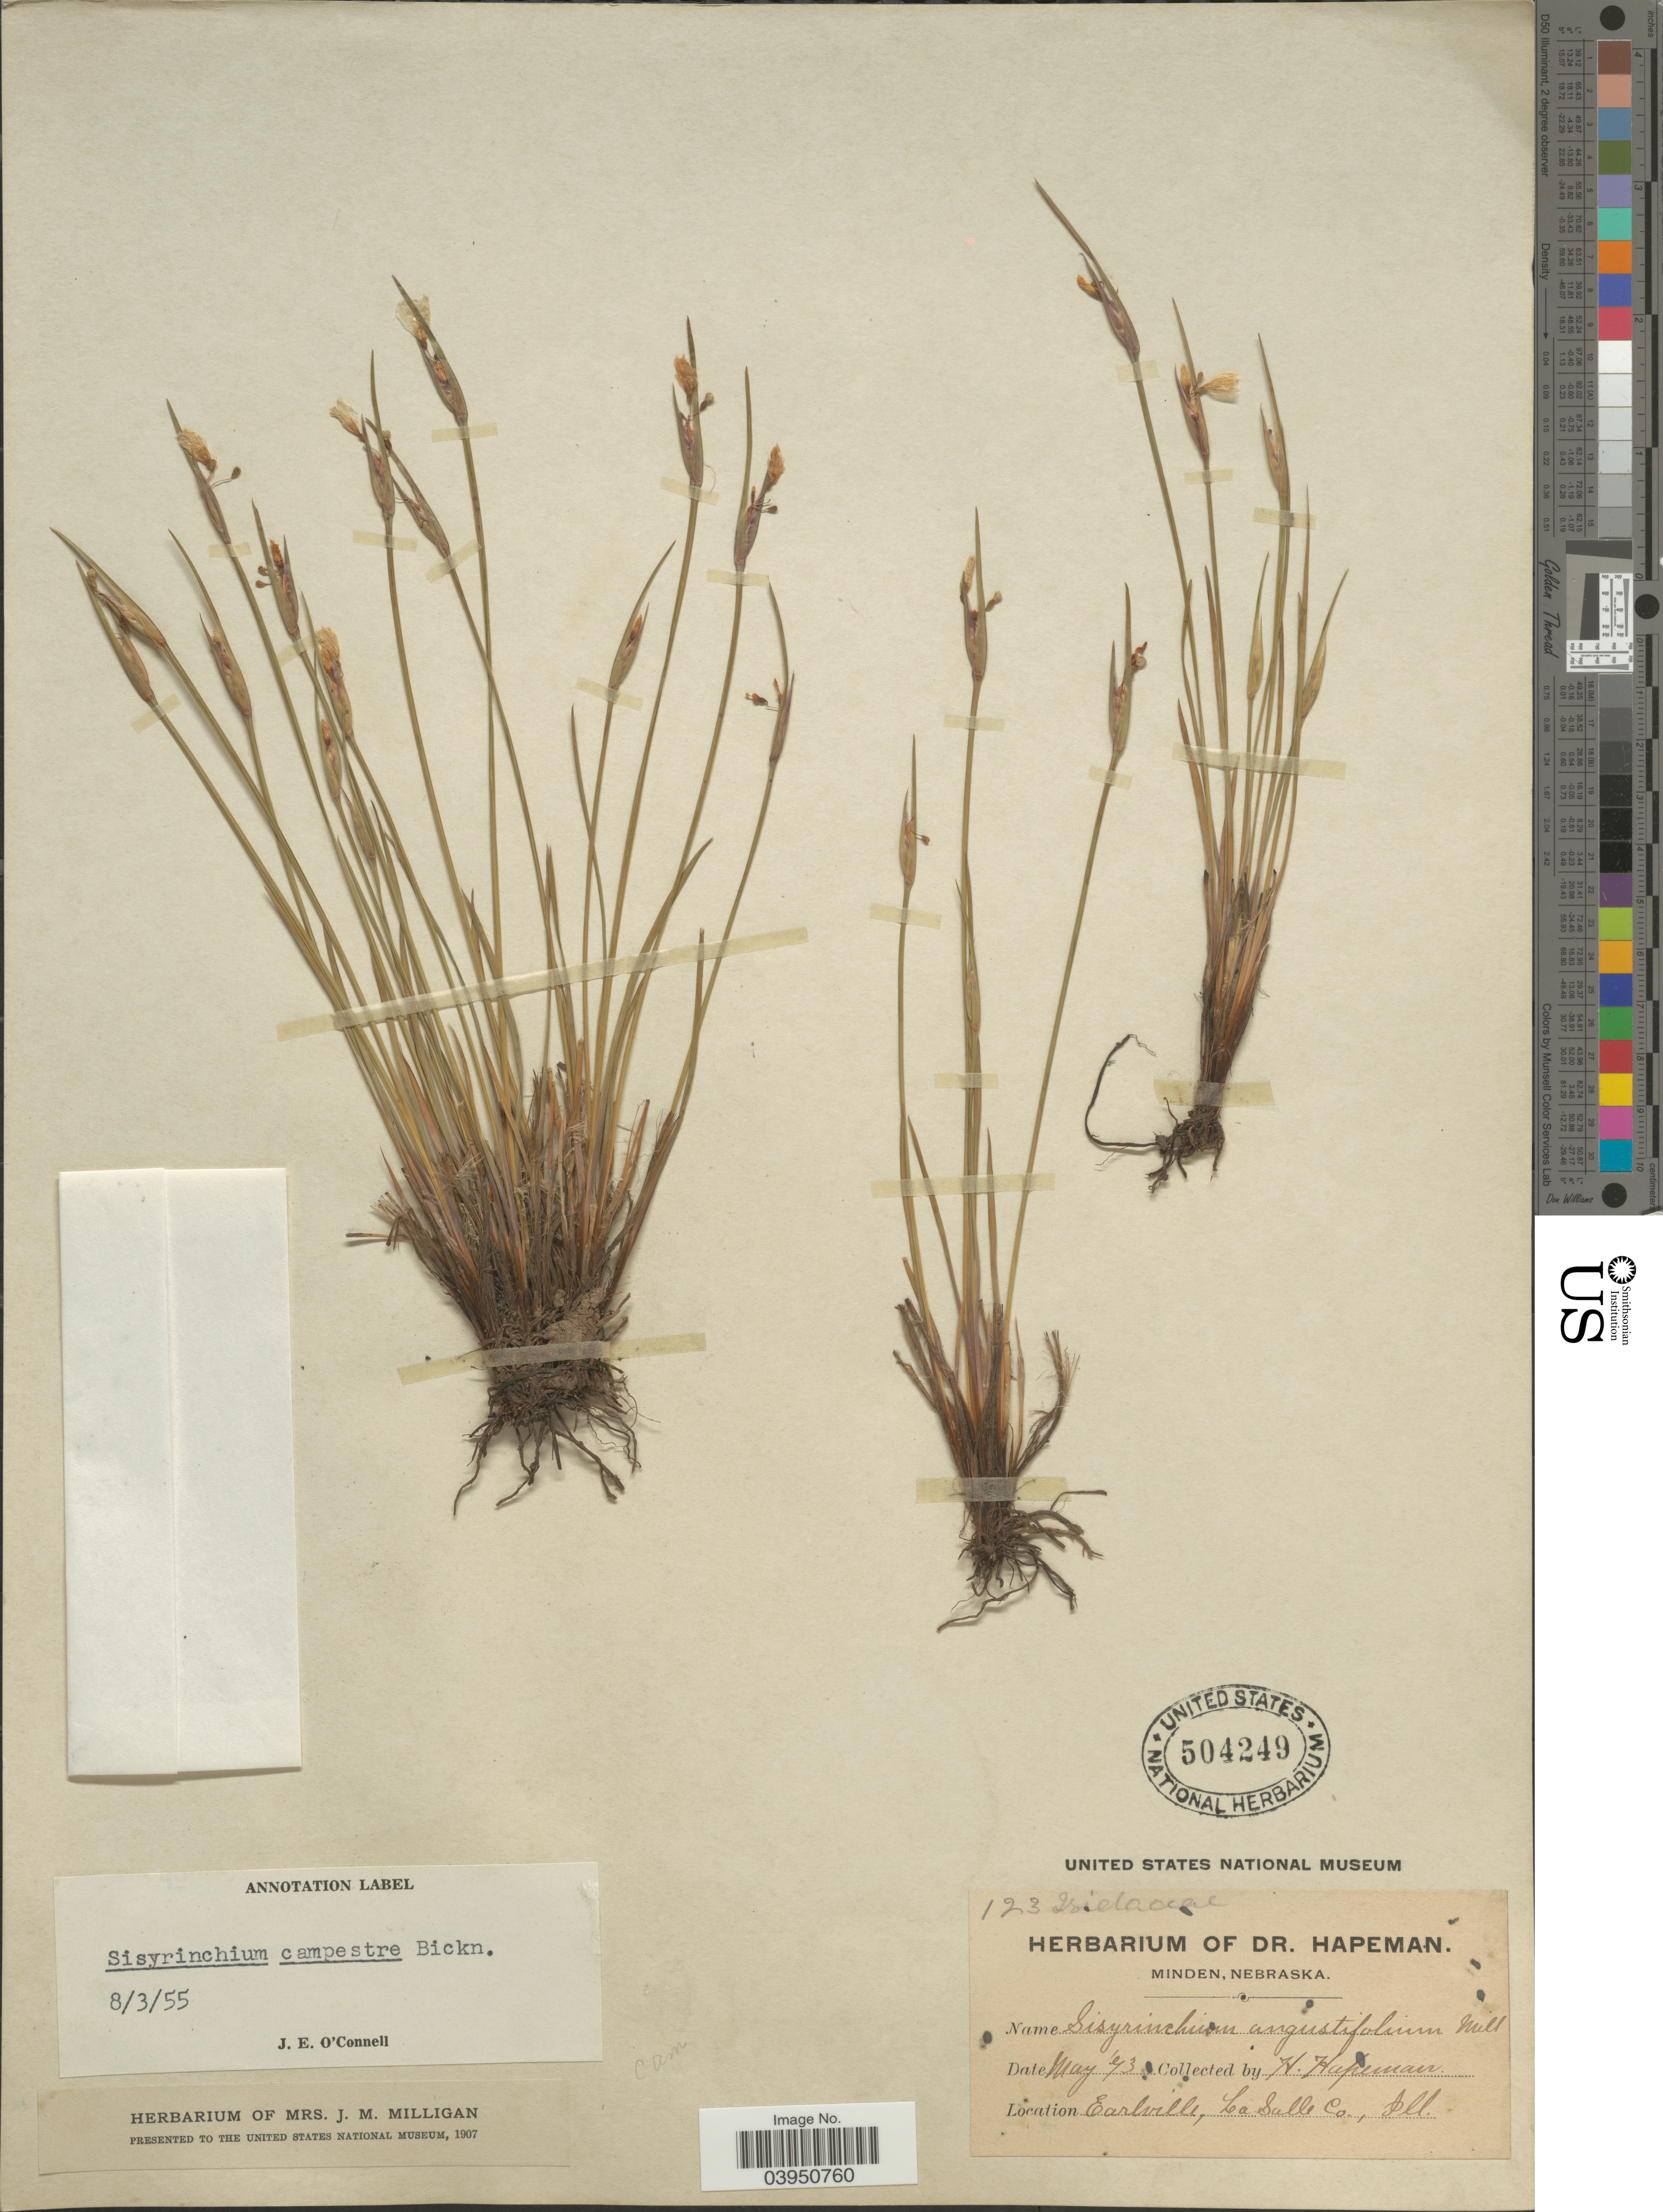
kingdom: Plantae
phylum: Tracheophyta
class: Liliopsida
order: Asparagales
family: Iridaceae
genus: Sisyrinchium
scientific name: Sisyrinchium campestre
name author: E.P. Bicknell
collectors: H. Hapeman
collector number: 123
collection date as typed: Transcribed d/m/y: /5/93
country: United States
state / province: Illinois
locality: Earlville, La Salle Co.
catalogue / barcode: US 504249